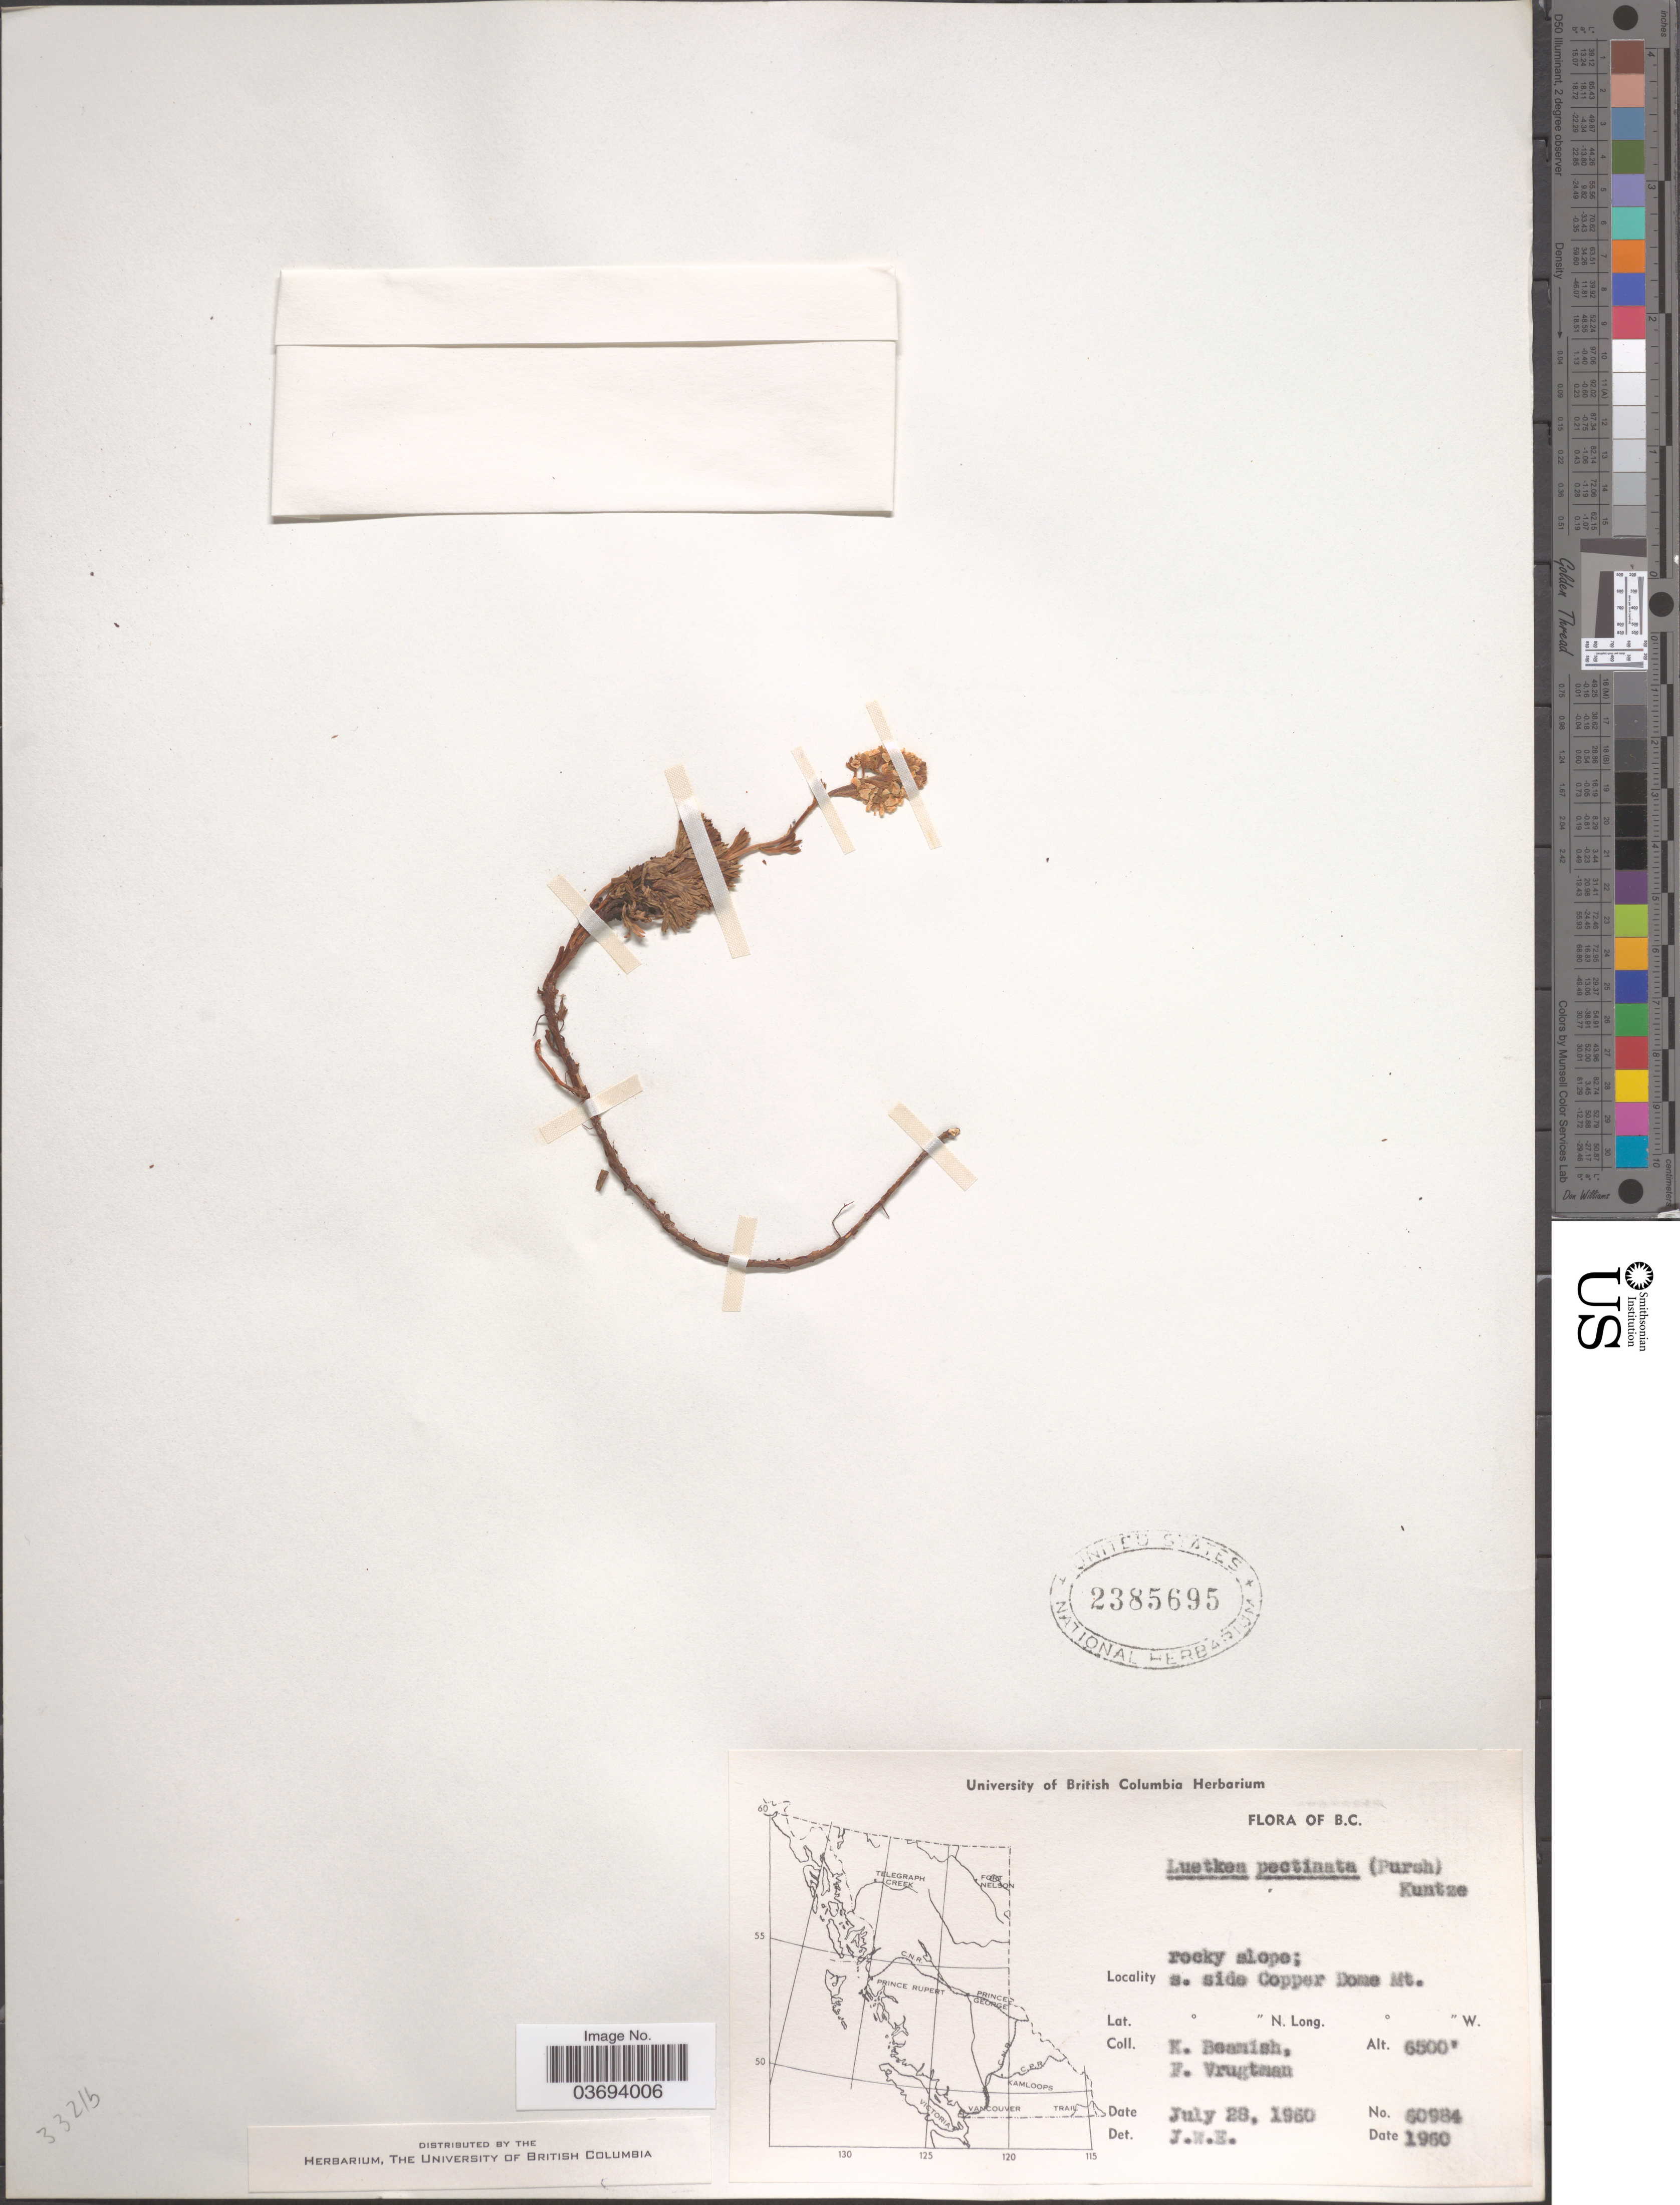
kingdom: Plantae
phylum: Tracheophyta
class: Magnoliopsida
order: Rosales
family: Rosaceae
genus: Luetkea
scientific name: Luetkea pectinata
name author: (Pursh) Kuntze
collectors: K. Beamish & F. Vrugtman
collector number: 60984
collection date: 1960-07-28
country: Canada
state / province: British Columbia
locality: Rocky slope; s. side Copper Dome Mt.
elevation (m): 1981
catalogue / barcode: US 2385695